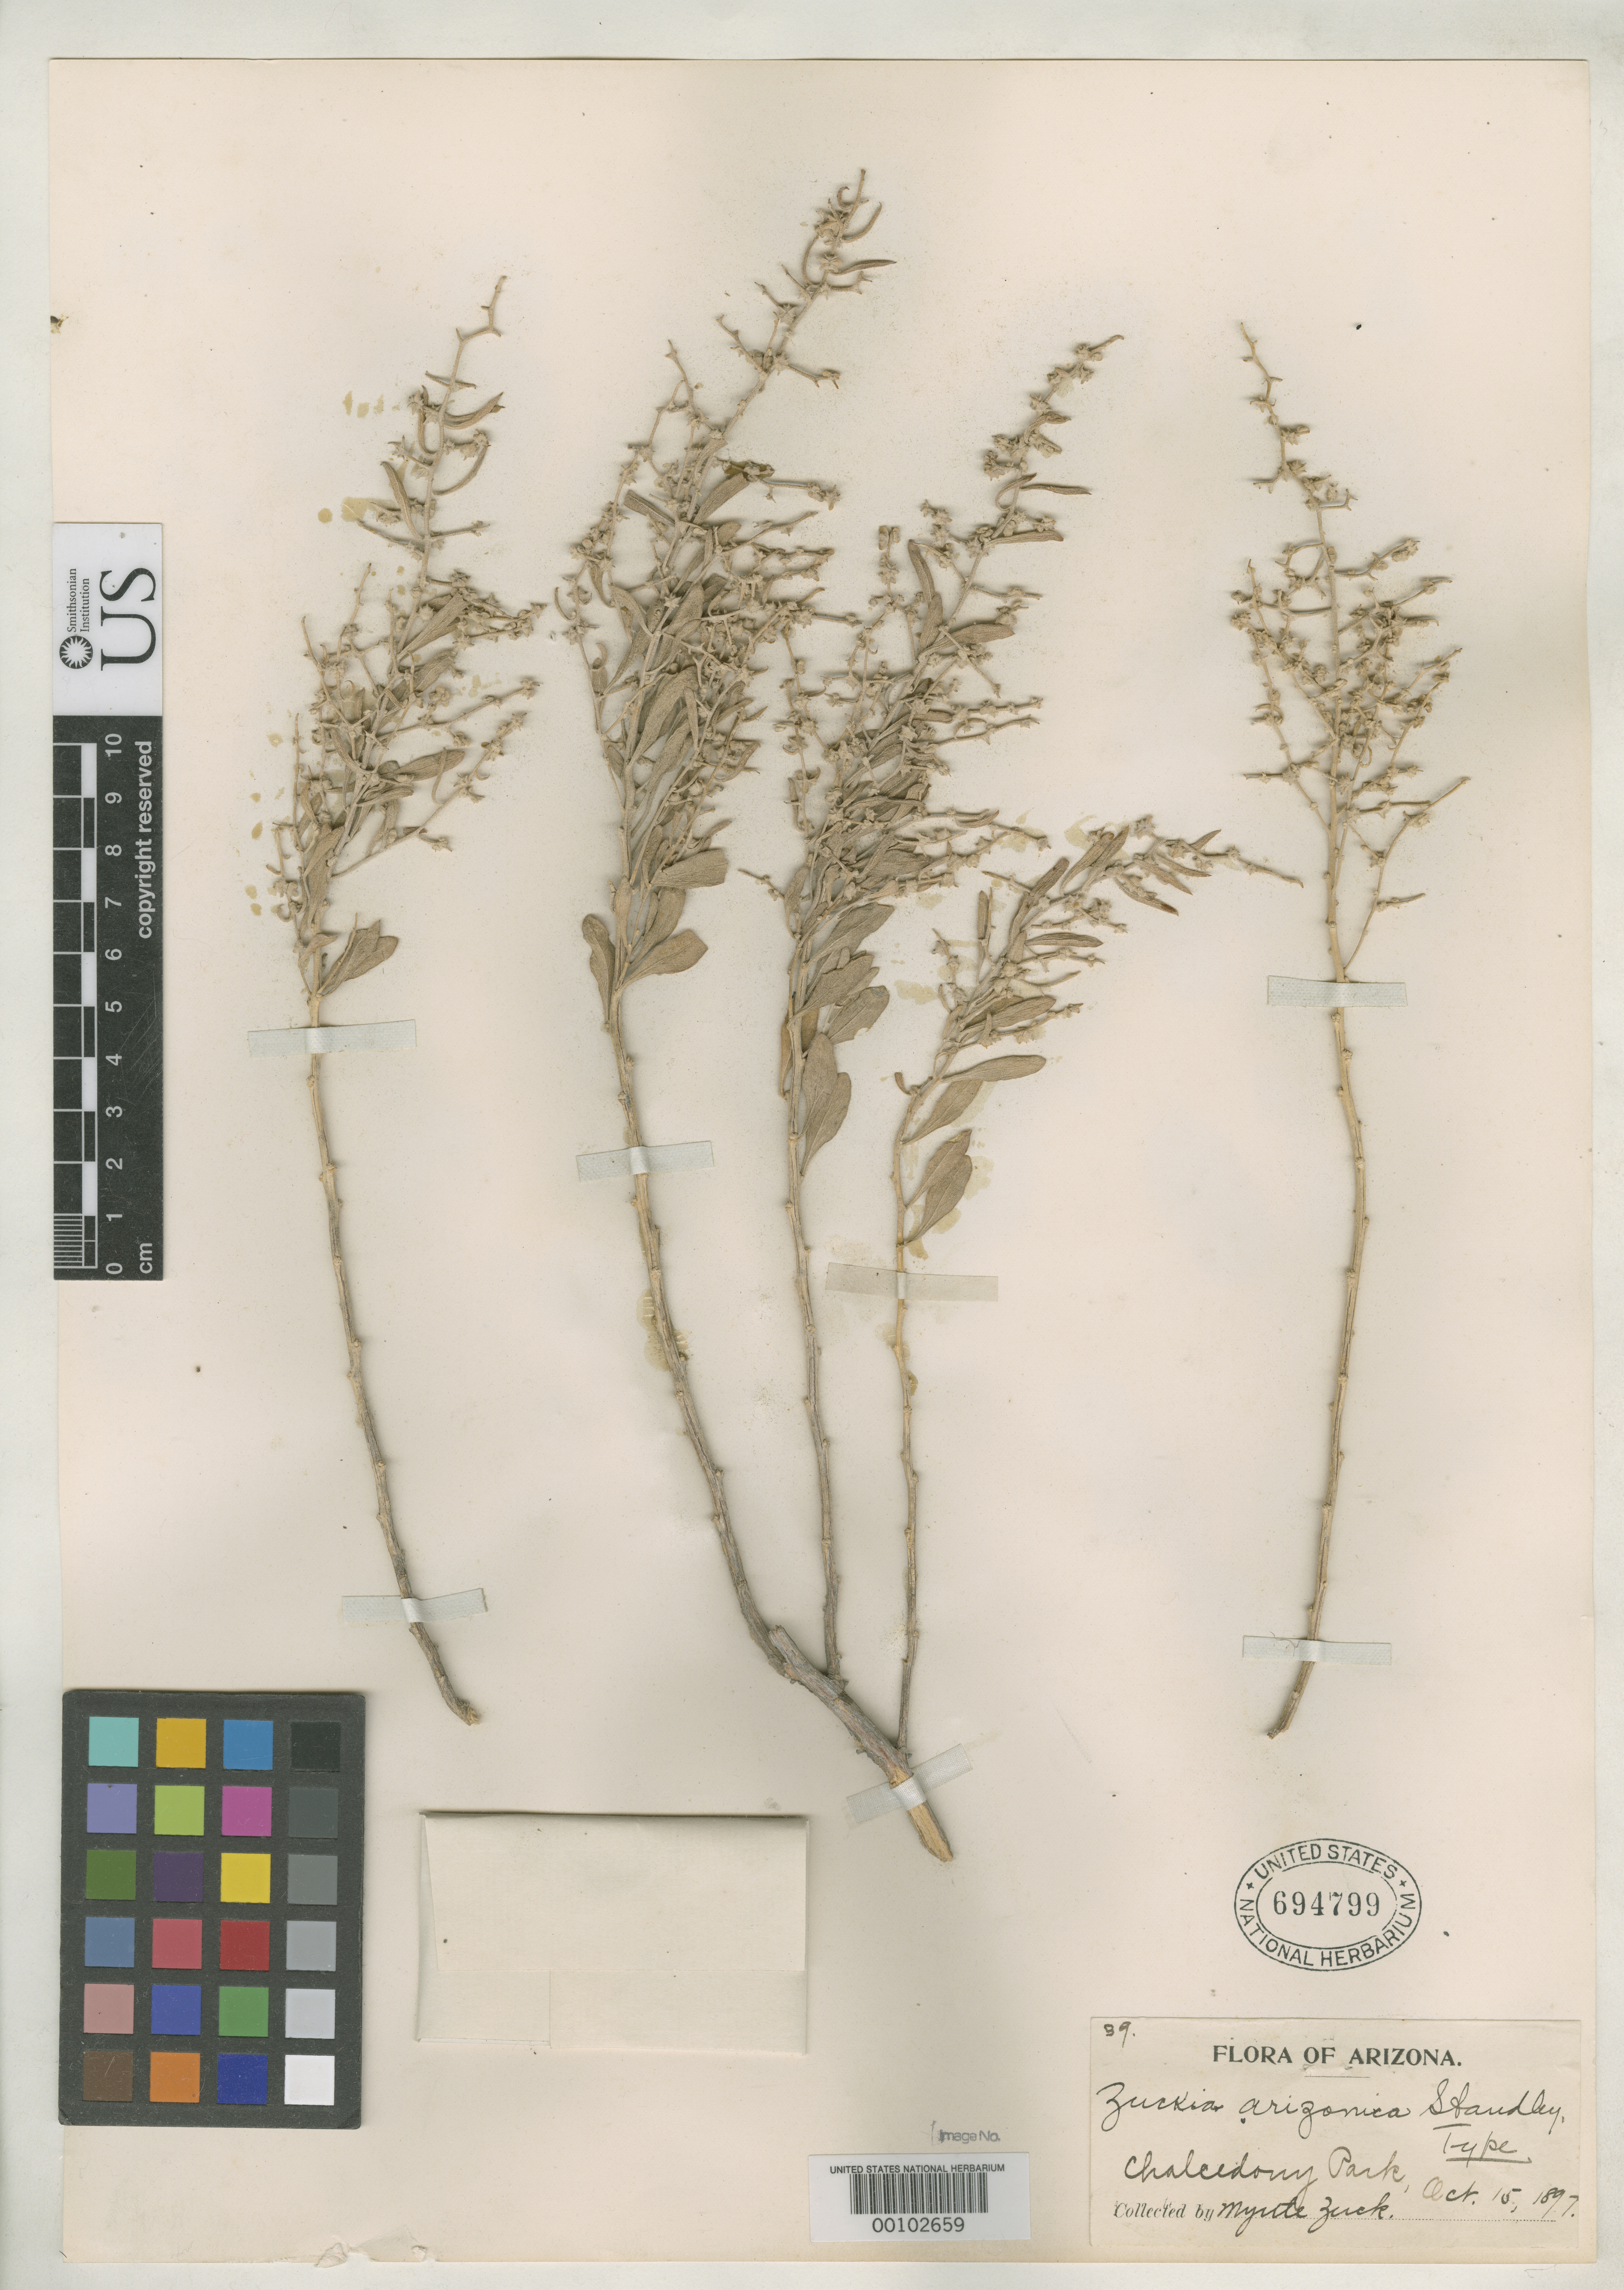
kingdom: Plantae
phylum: Tracheophyta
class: Magnoliopsida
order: Caryophyllales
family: Amaranthaceae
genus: Zuckia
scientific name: Zuckia arizonica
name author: Standl.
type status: Holotype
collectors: M. Zuck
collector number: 39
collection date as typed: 15 Oct 1897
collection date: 1897-10-15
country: United States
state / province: Arizona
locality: Chalcedony Park (the Petrified Forest), 18 mi SE of Holbrook.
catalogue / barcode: US 694799